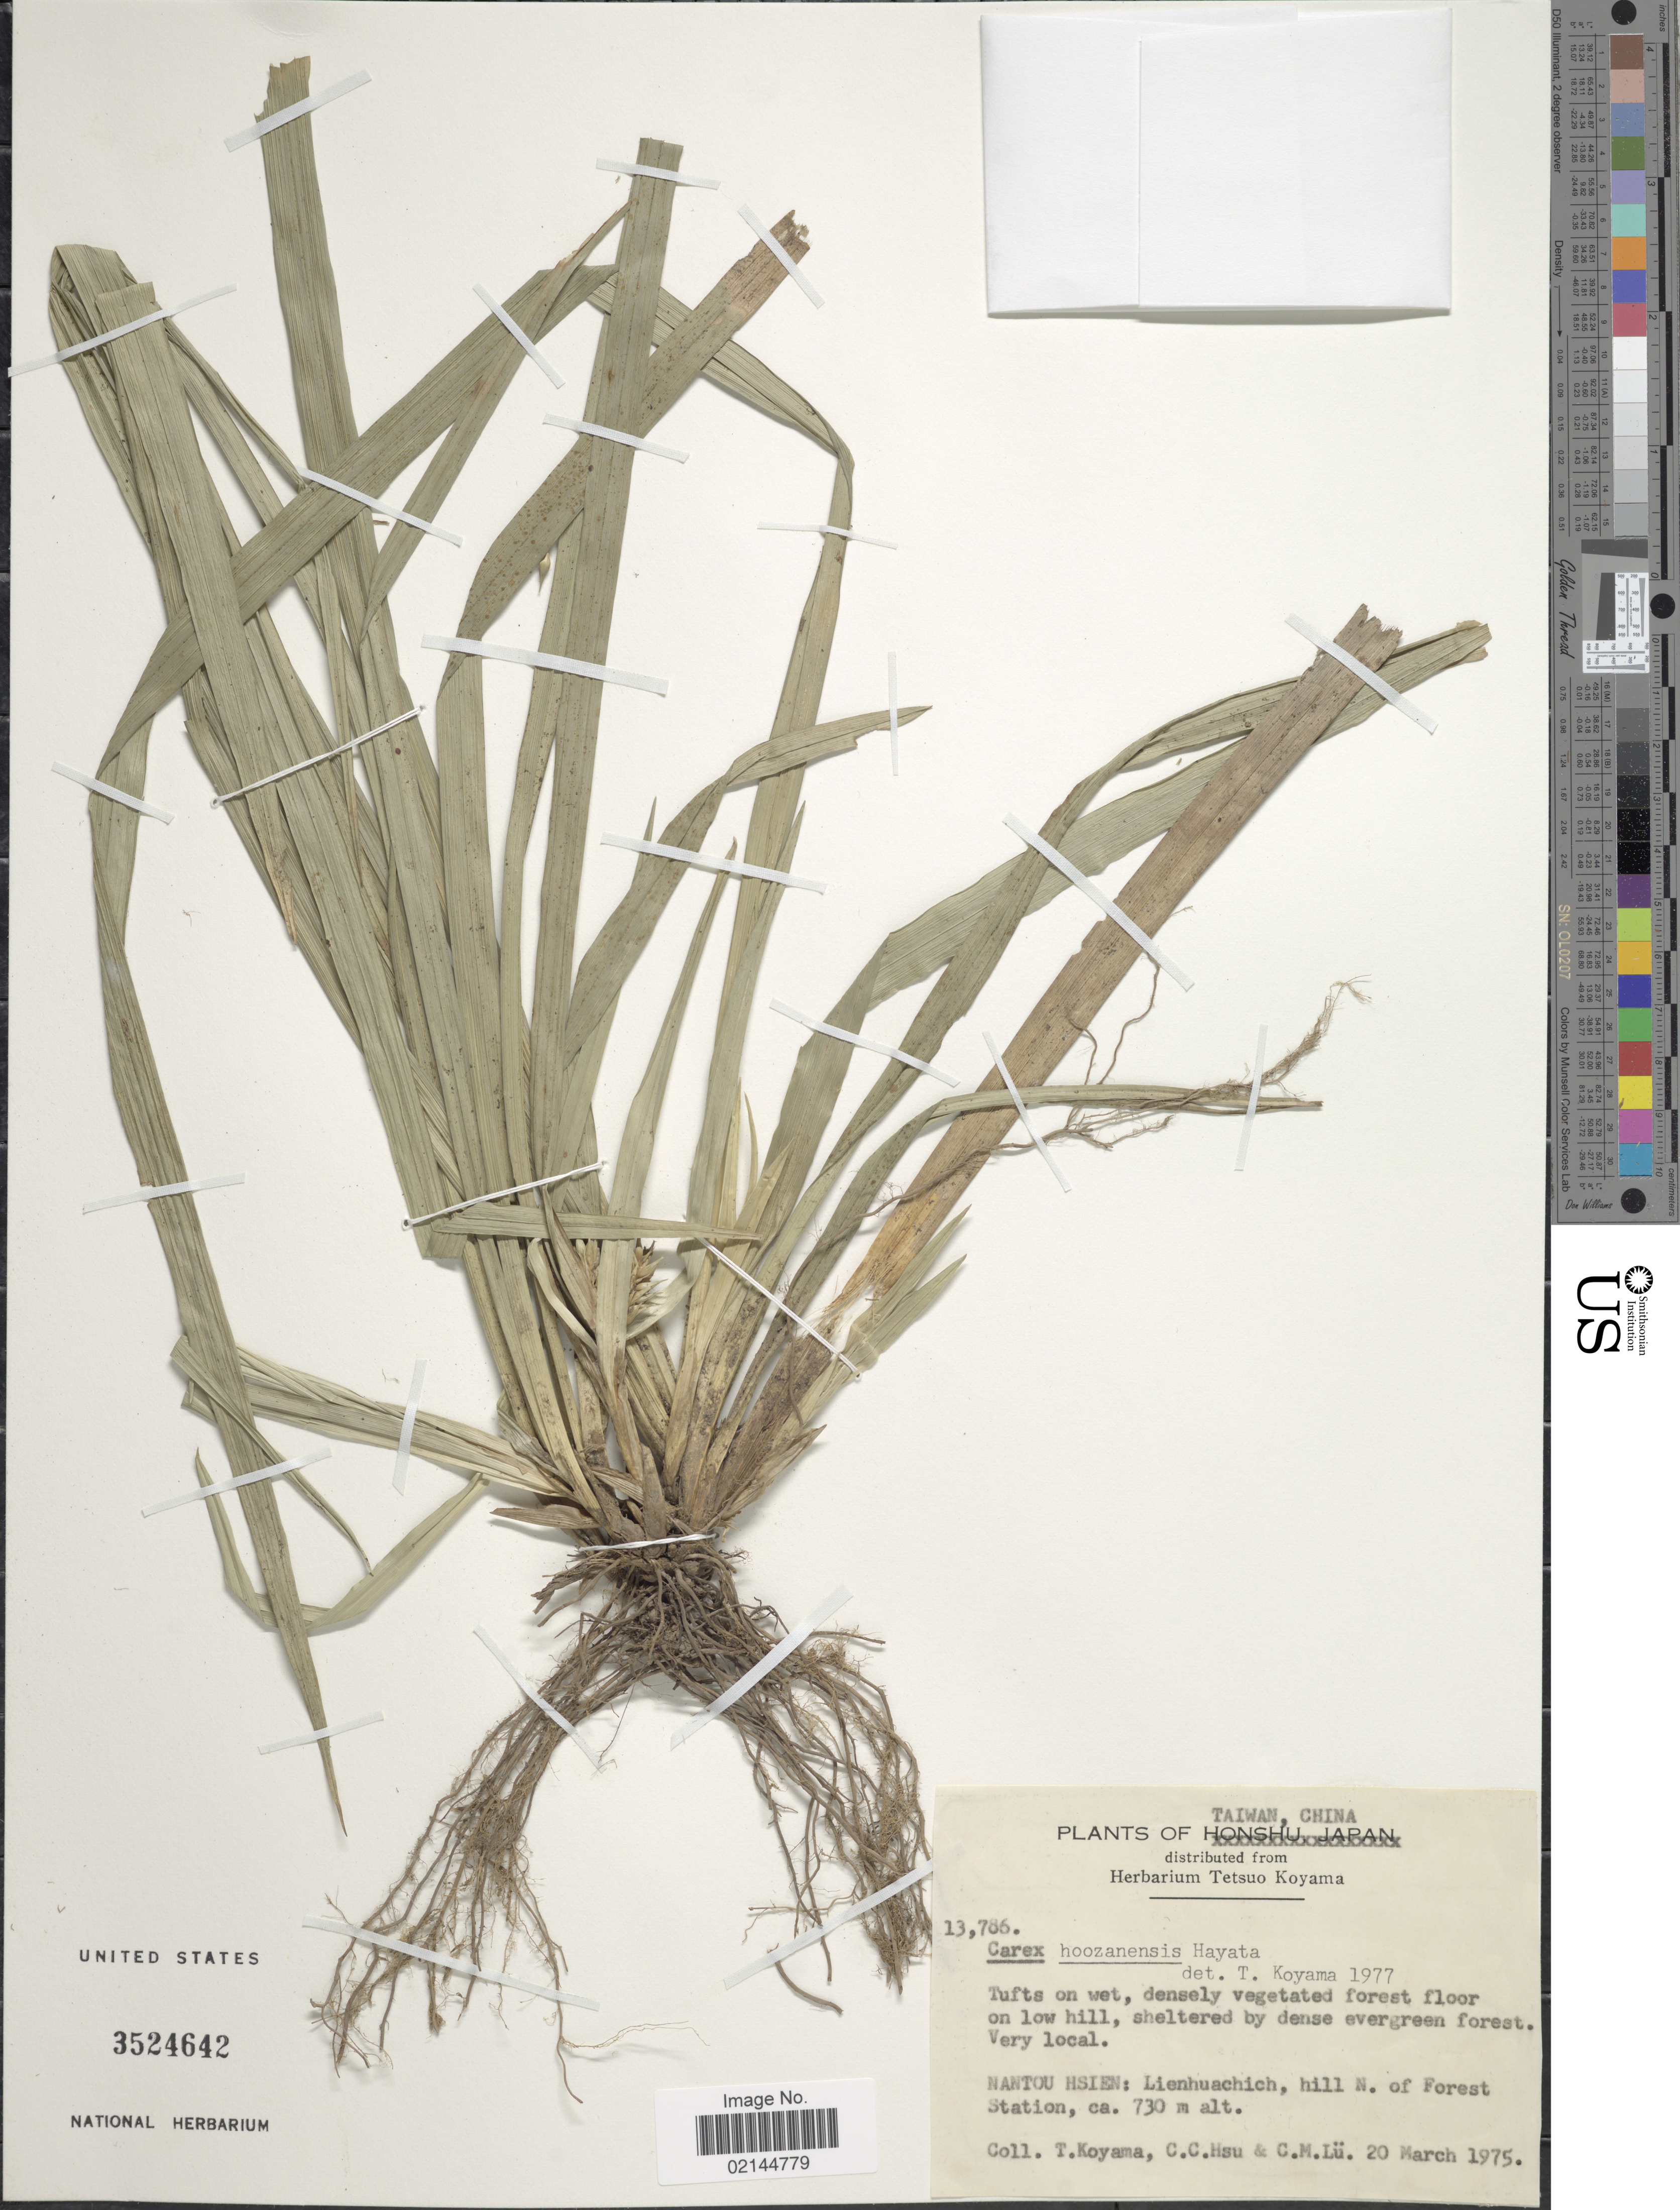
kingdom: Plantae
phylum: Tracheophyta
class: Liliopsida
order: Poales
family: Cyperaceae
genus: Carex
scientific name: Carex hoozanensis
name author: Hayata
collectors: T. Koyama, C. Hsu & S. Lu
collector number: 13786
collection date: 1975-03-20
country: Taiwan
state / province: Nantou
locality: Nantou Hsien: Lienhuachich, hill N. of Forest Station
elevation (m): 730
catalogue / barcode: US 3524642